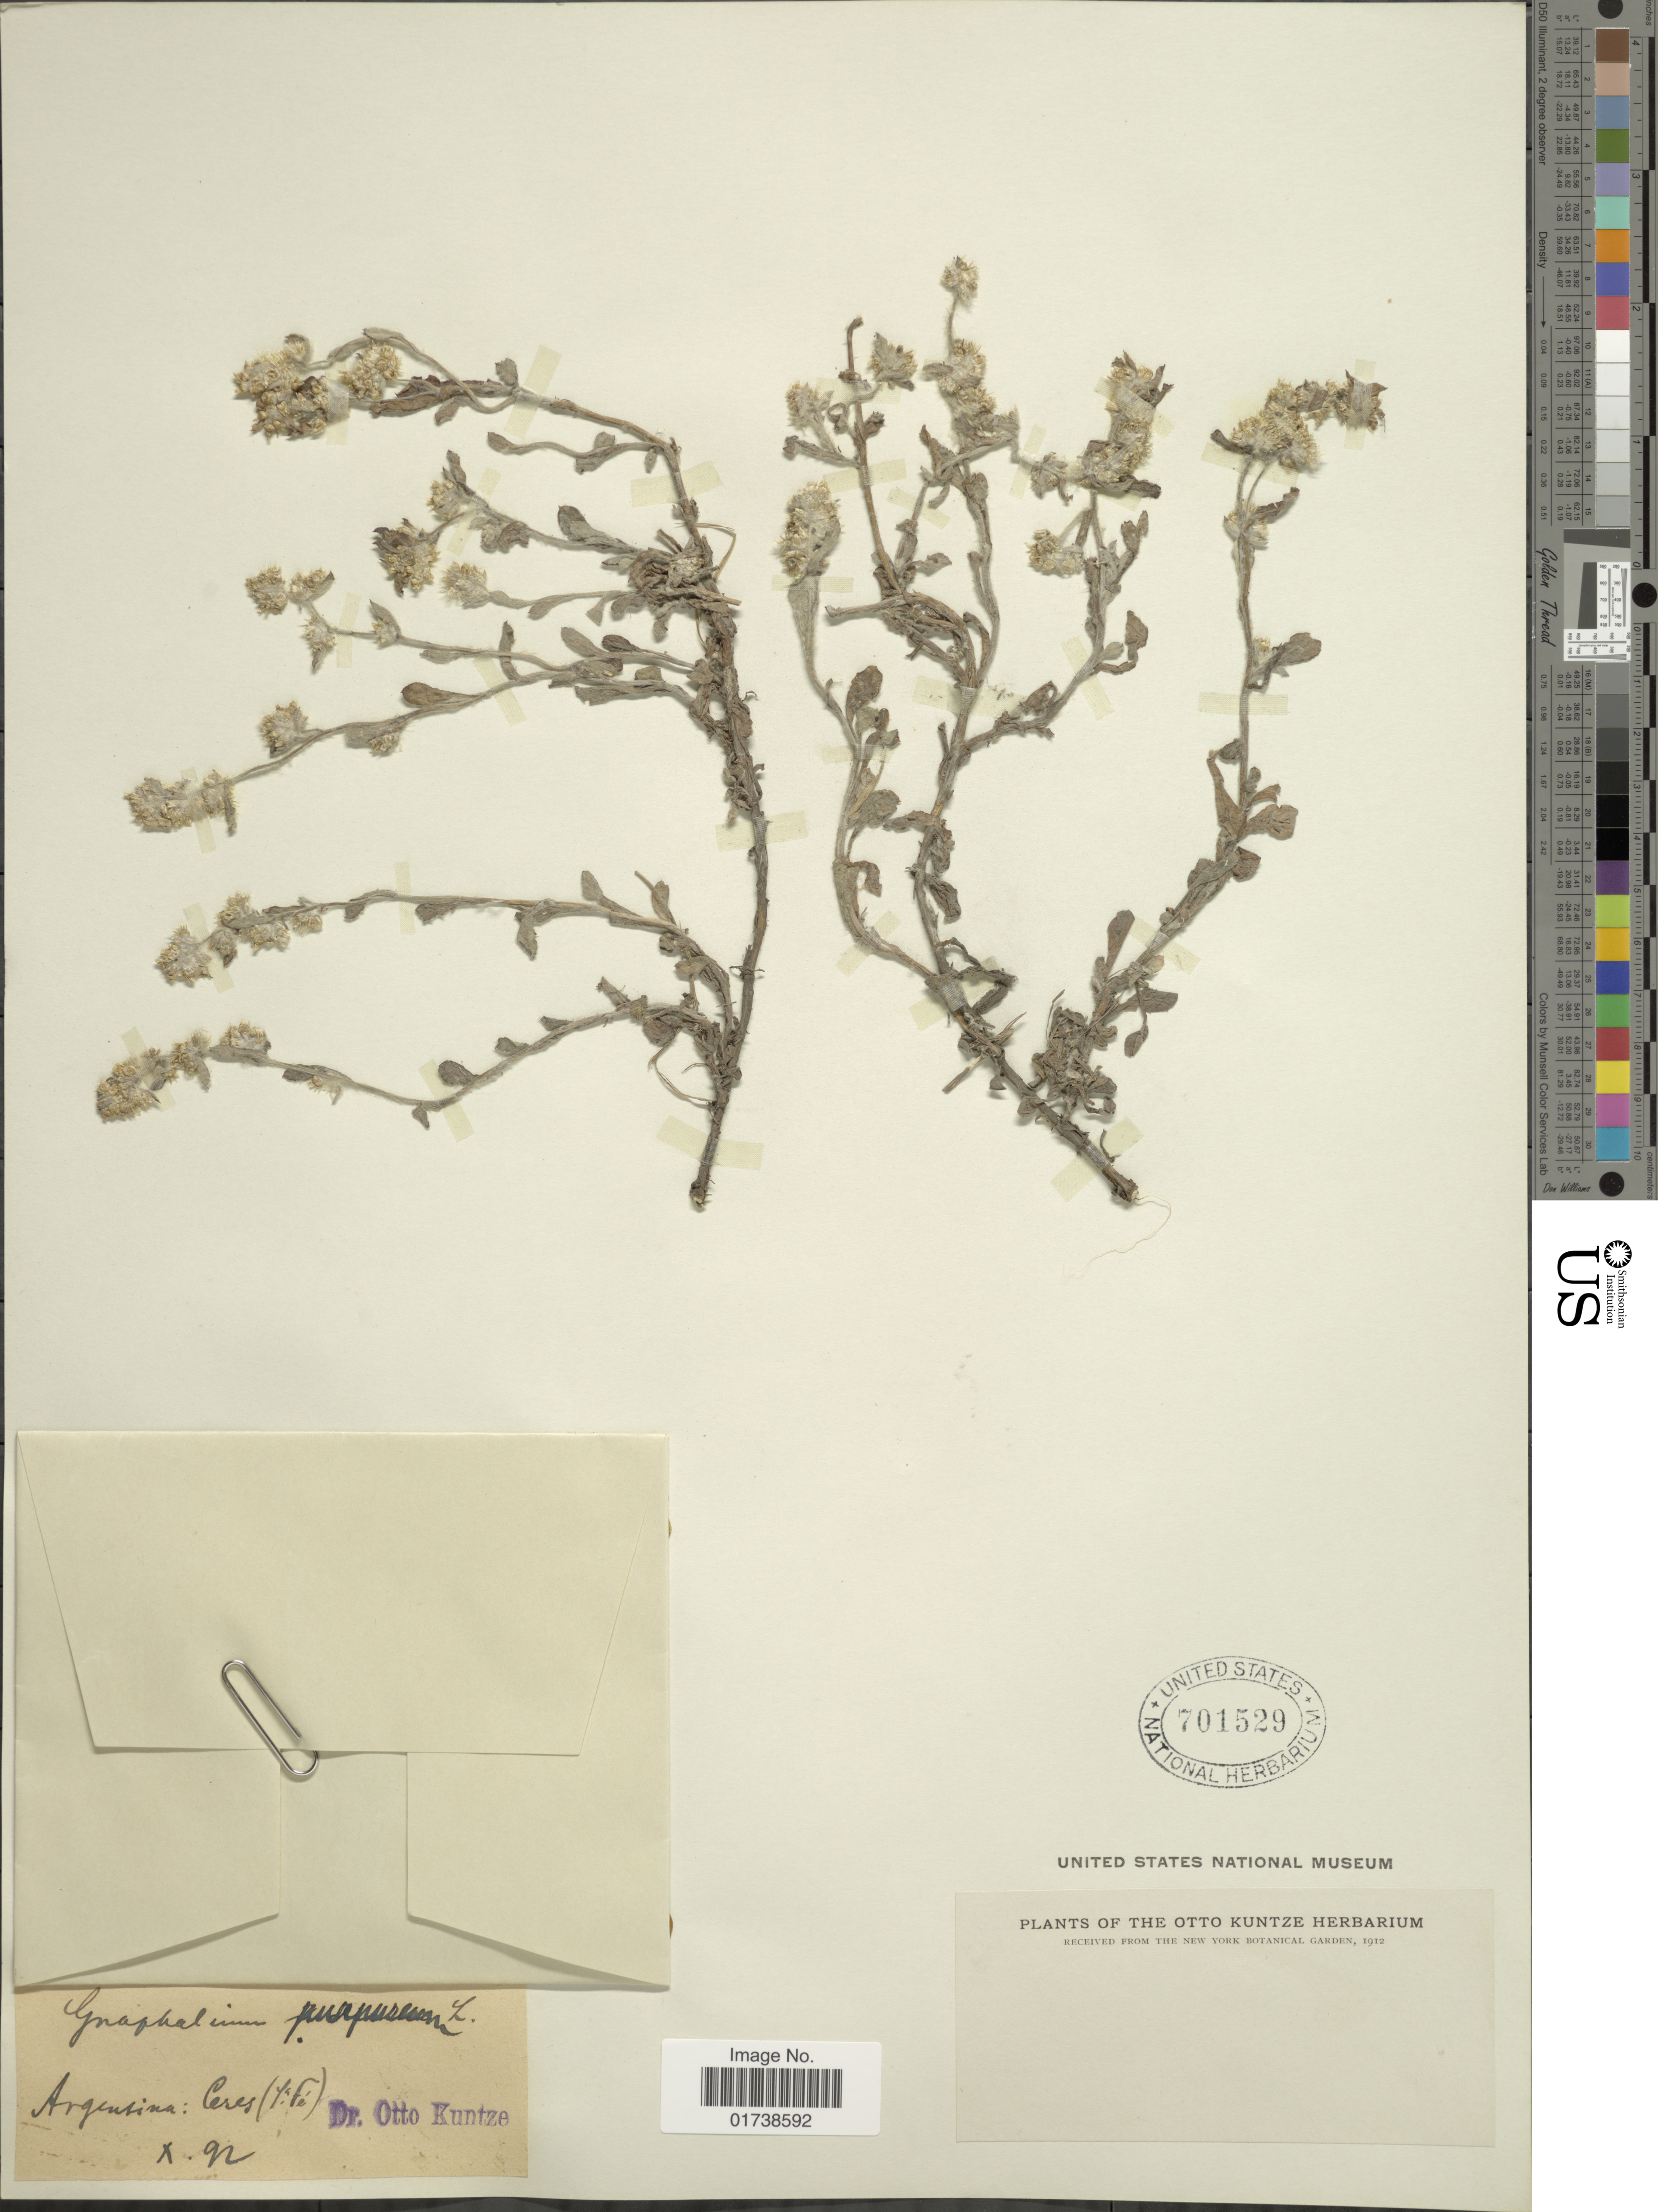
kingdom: Plantae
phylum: Tracheophyta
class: Magnoliopsida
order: Asterales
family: Asteraceae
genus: Gamochaeta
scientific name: Gamochaeta purpurea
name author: (L.) Cabrera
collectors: C.E.O. Kuntze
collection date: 1892-10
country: Argentina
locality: Ceres (Lafe)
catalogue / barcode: US 701529